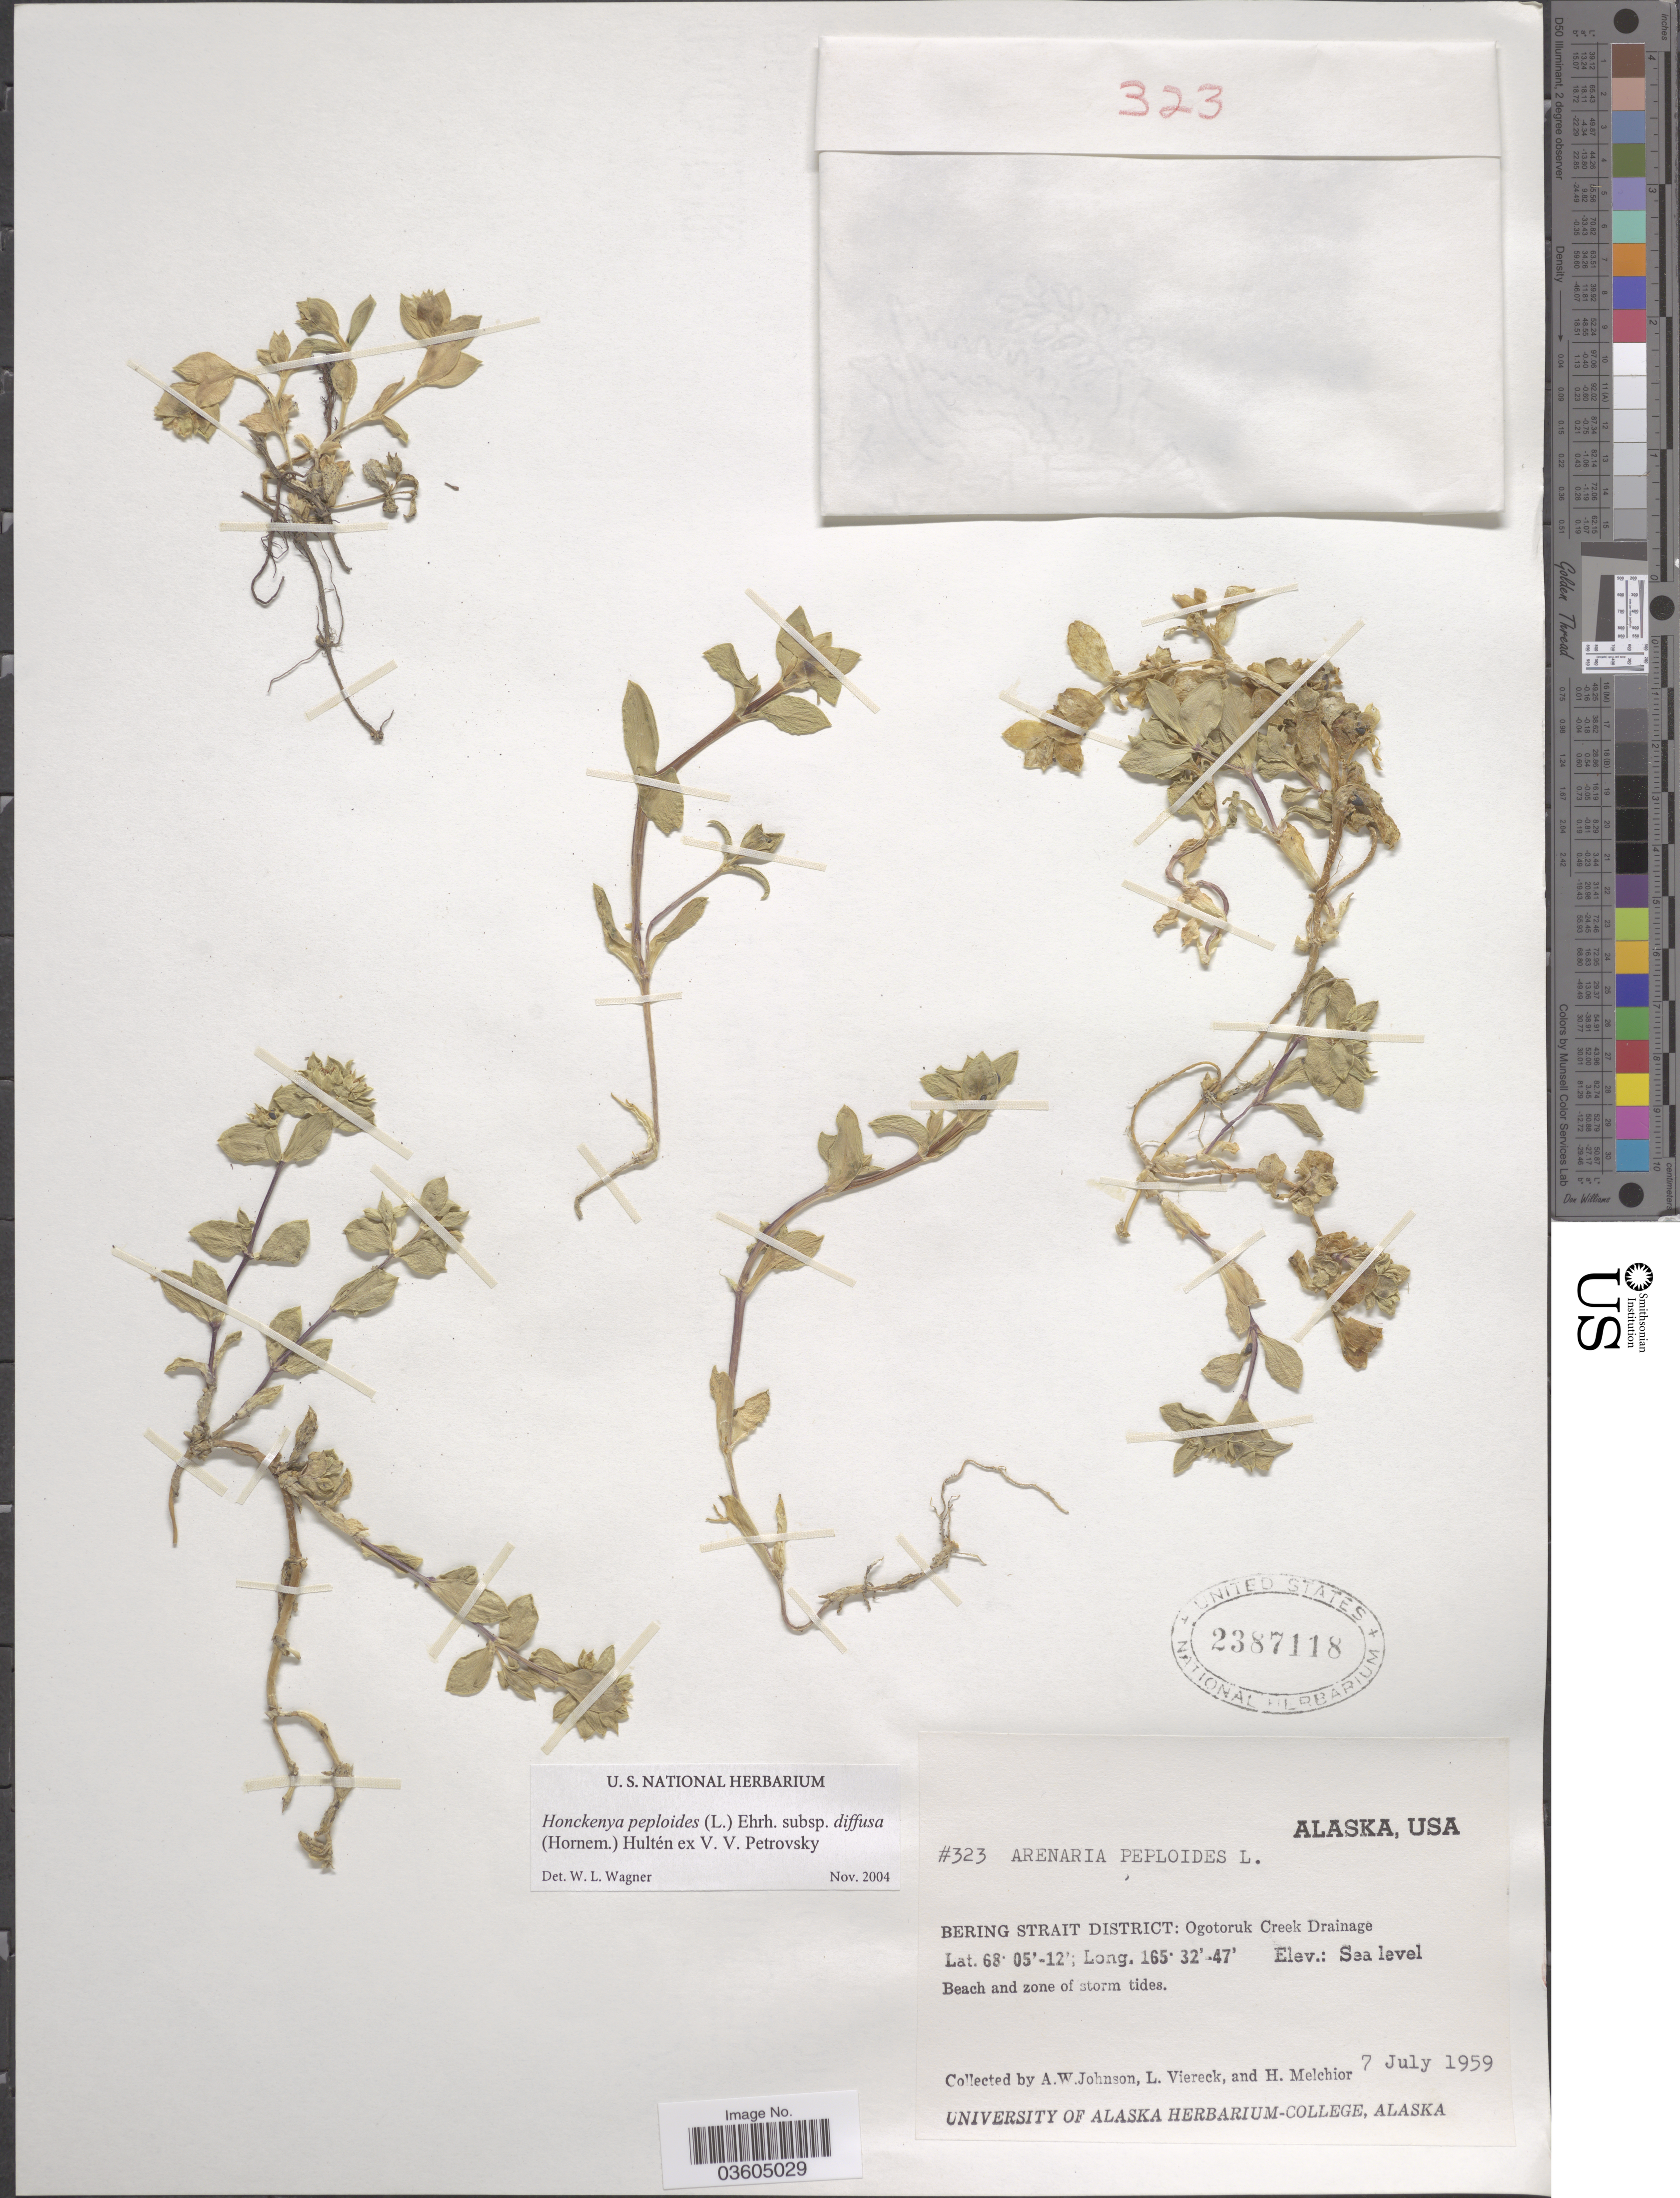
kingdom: Plantae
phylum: Tracheophyta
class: Magnoliopsida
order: Caryophyllales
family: Caryophyllaceae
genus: Honckenya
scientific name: Honckenya peploides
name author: (L.) Ehrh.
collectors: A. W. Johnson, L. Viereck & H. Melchior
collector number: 323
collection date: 1959-07-07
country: United States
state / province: Alaska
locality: USA. Bering Strait District: Ogotoruk Creek drainage. Beach and zone of storm tides.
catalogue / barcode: US 2387118